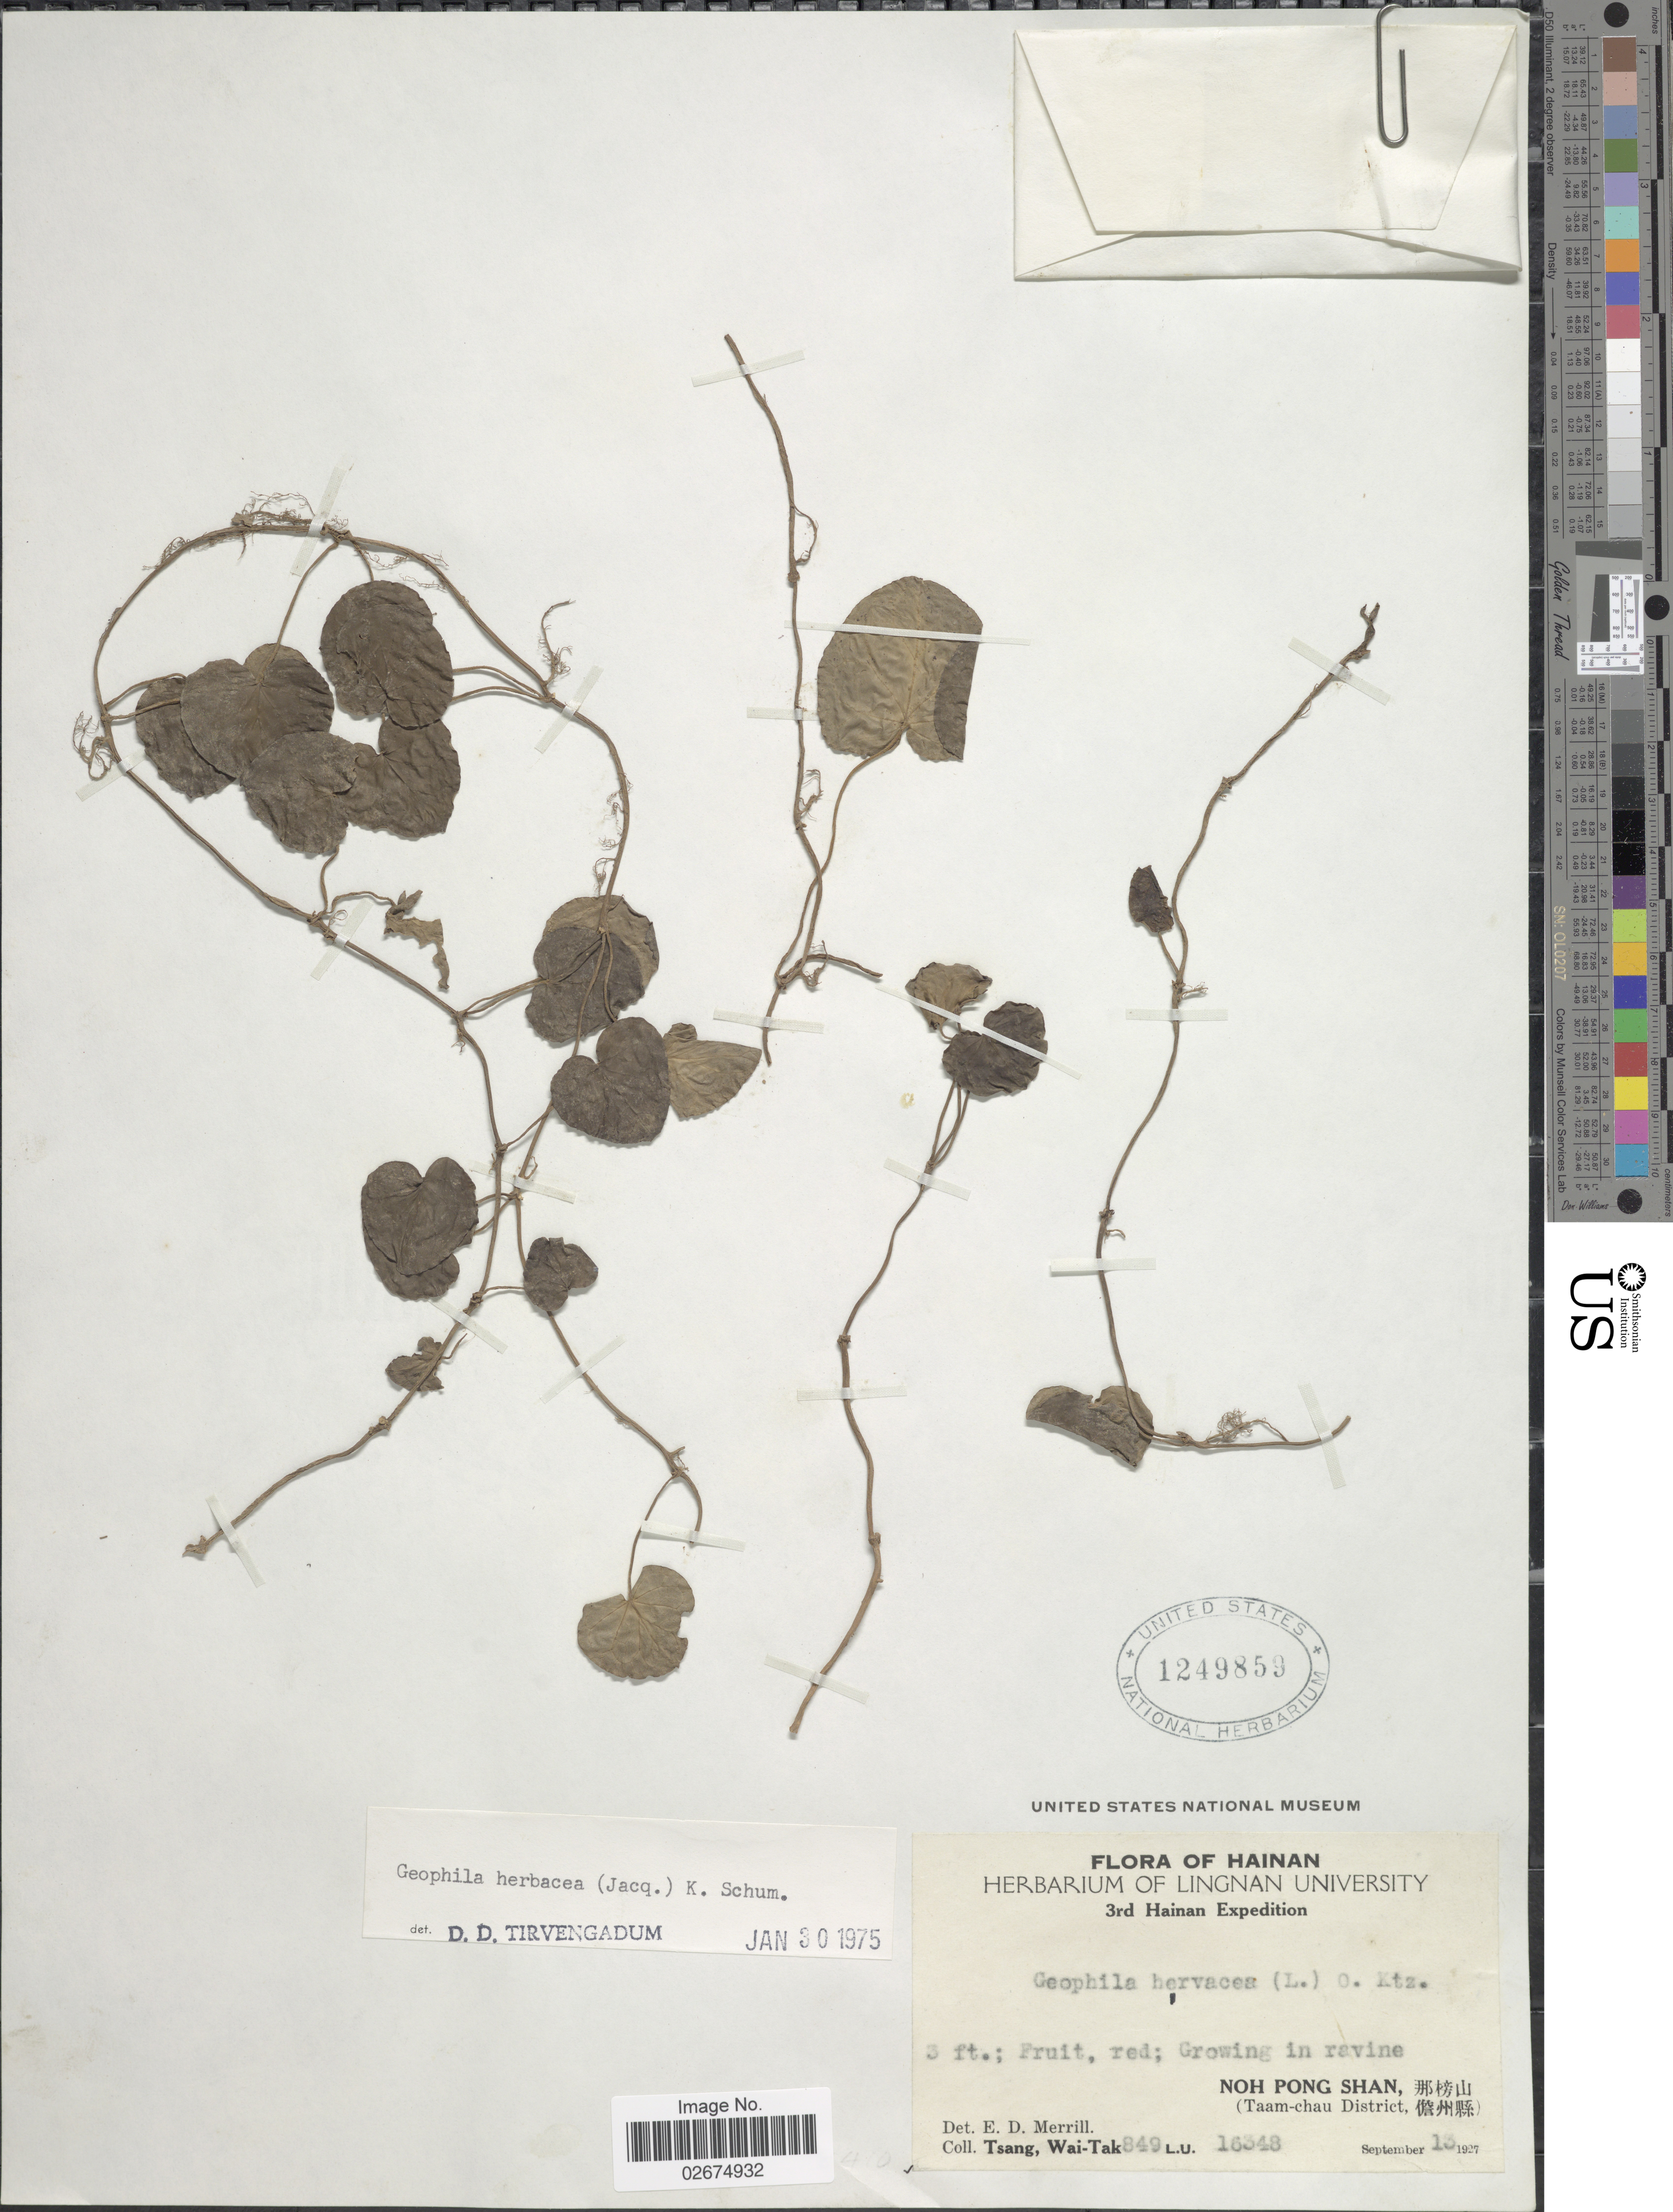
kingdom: Plantae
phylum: Tracheophyta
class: Magnoliopsida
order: Gentianales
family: Rubiaceae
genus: Geophila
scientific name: Geophila repens var. asiatica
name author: (Cham. & Schltdl.) Fosberg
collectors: W. T. Tsang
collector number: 849/16348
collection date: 1927-09-13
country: China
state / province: Hainan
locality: Noh Pong Shan (Taam-chau District)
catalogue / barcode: US 1249859